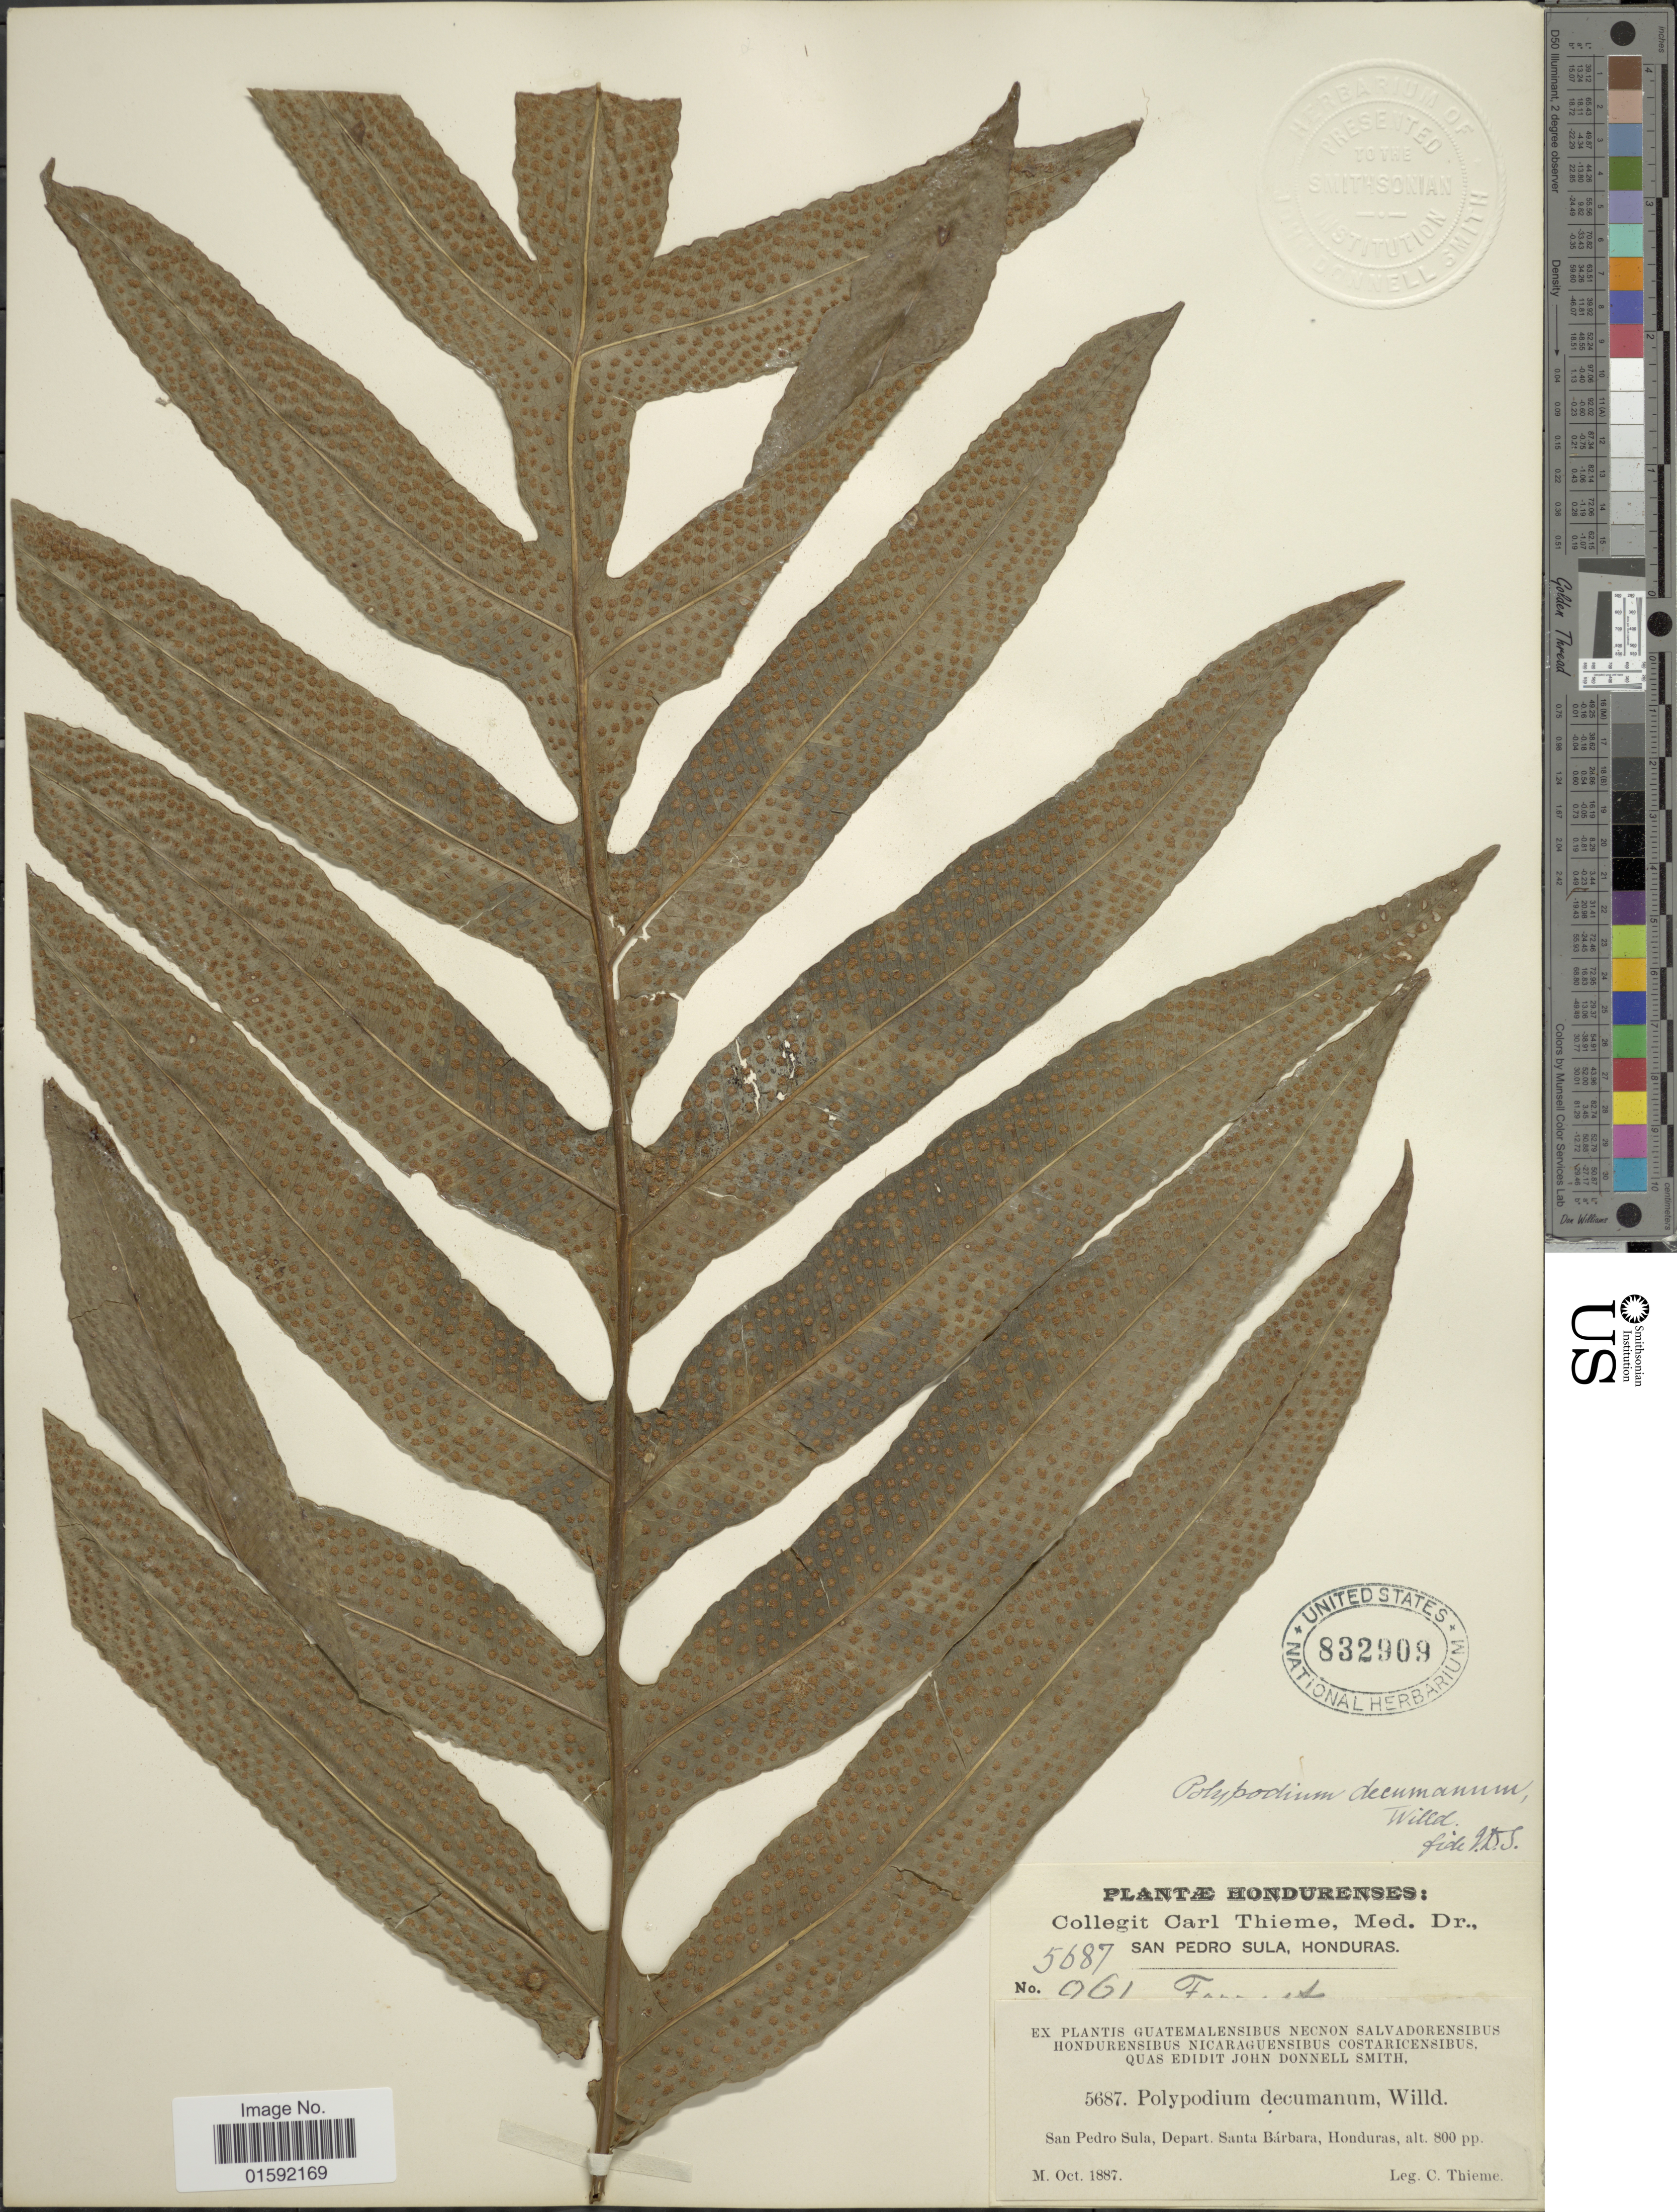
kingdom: Plantae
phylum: Tracheophyta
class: Polypodiopsida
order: Polypodiales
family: Polypodiaceae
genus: Phlebodium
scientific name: Phlebodium decumanum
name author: (Willd.) J. Sm.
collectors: C. Thieme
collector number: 5687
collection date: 1887-10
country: Honduras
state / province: Santa Bárbara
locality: San Pedro Sula, Depart Santa Barbara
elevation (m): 244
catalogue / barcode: US 832909